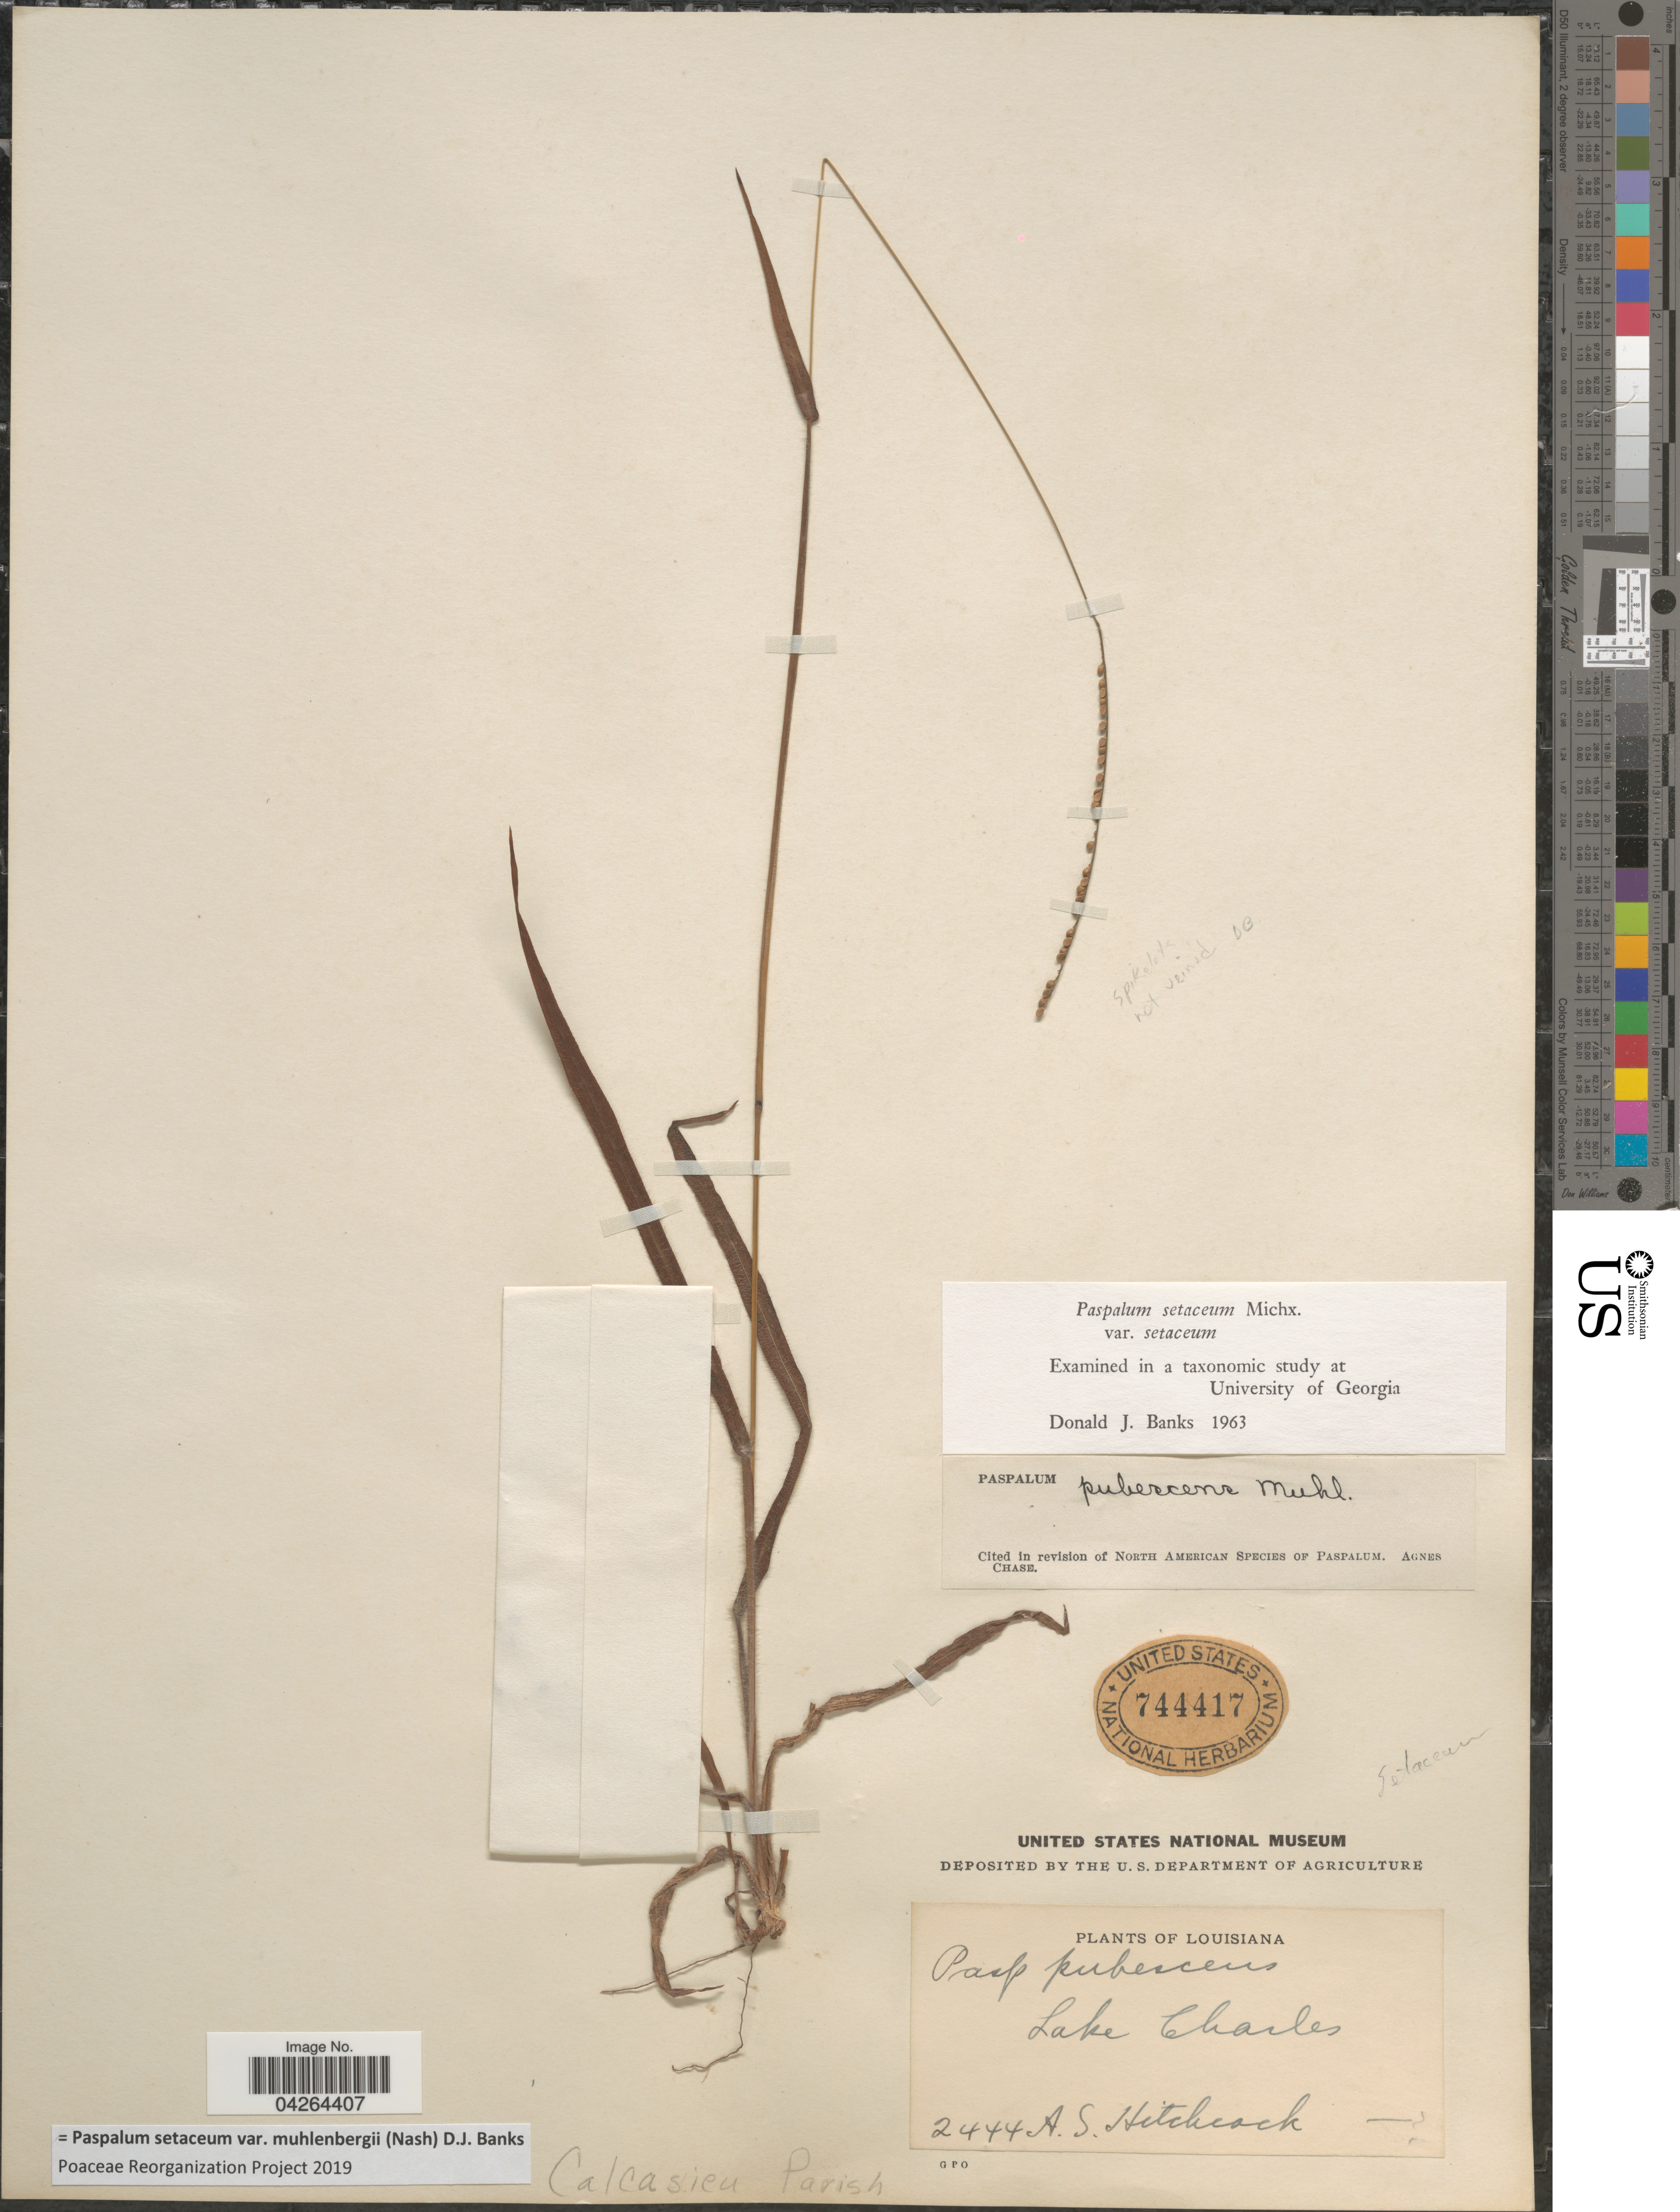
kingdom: Plantae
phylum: Tracheophyta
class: Liliopsida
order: Poales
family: Poaceae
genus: Paspalum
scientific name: Paspalum setaceum var. muhlenbergii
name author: (Nash) D.J. Banks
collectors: A. S. Hitchcock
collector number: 2444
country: United States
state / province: Louisiana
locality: Lake Charles. Calcasieu Parish.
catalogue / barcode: US 744417